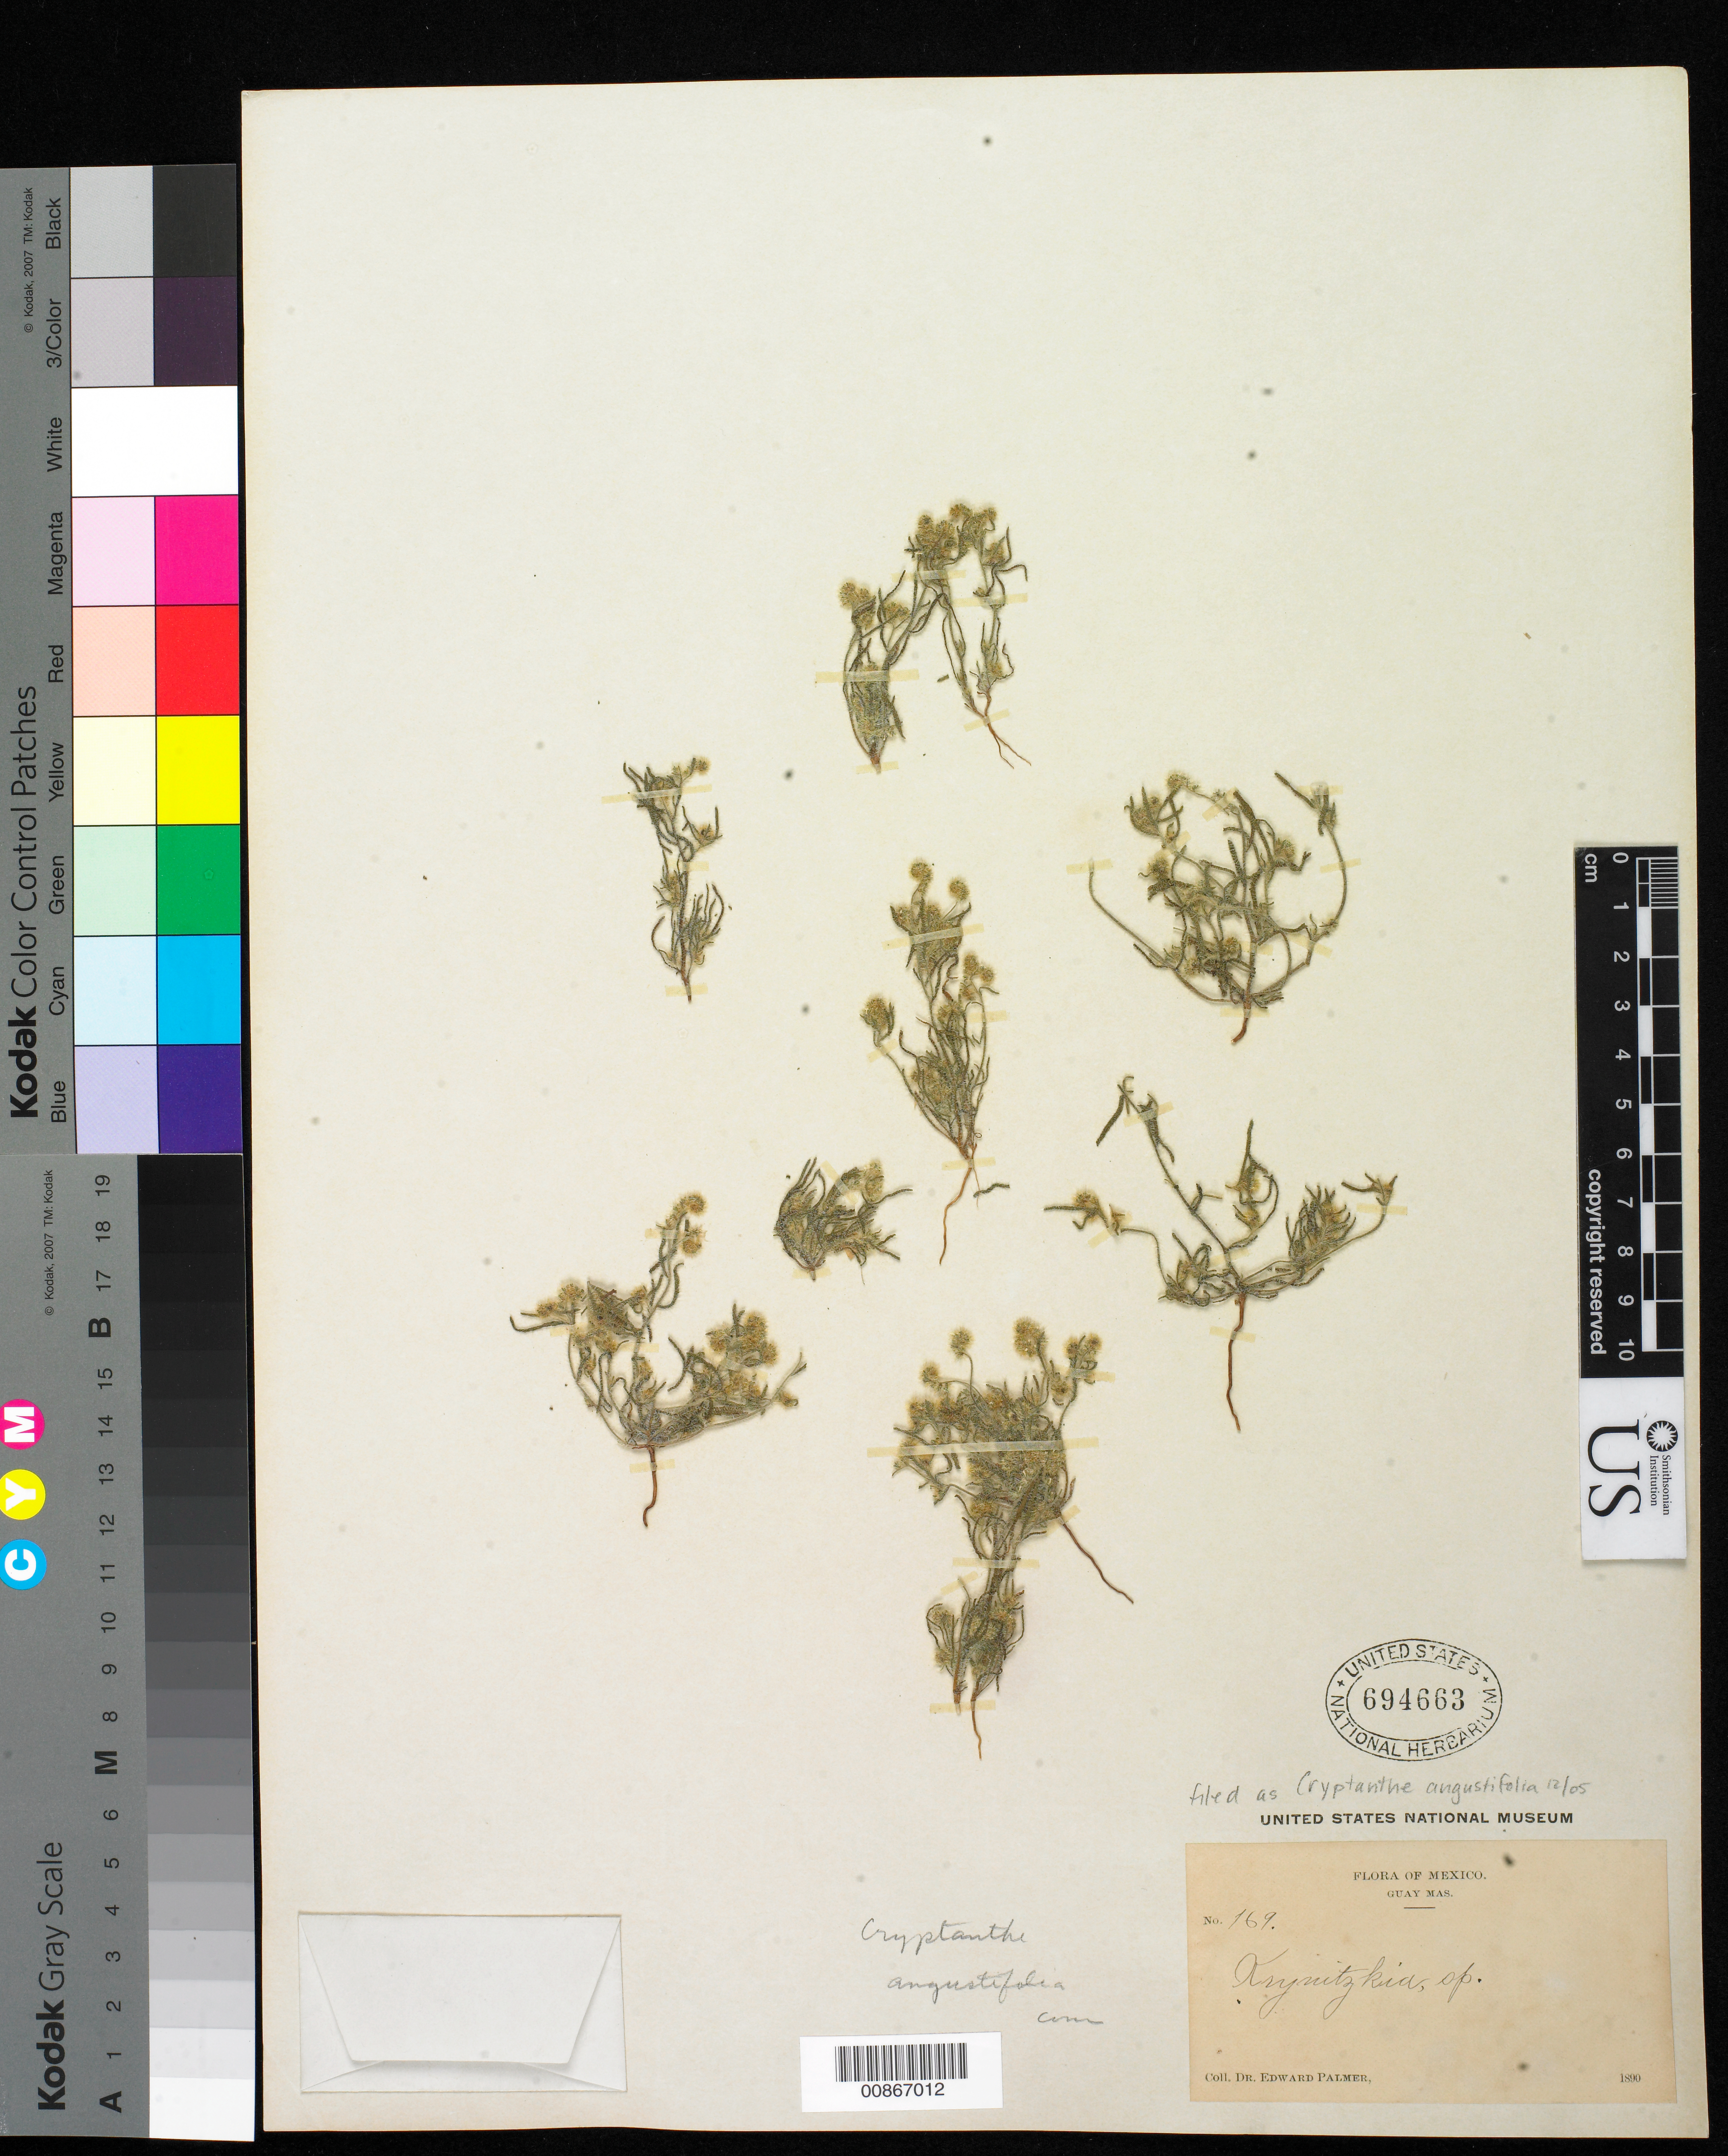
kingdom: Plantae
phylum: Tracheophyta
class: Magnoliopsida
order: Boraginales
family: Boraginaceae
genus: Cryptantha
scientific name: Cryptantha angustifolia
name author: (Torr.) Greene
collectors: E. Palmer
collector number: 169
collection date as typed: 1890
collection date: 1890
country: Mexico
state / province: Sonora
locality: Guaymas, Sonora.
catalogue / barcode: US 694663